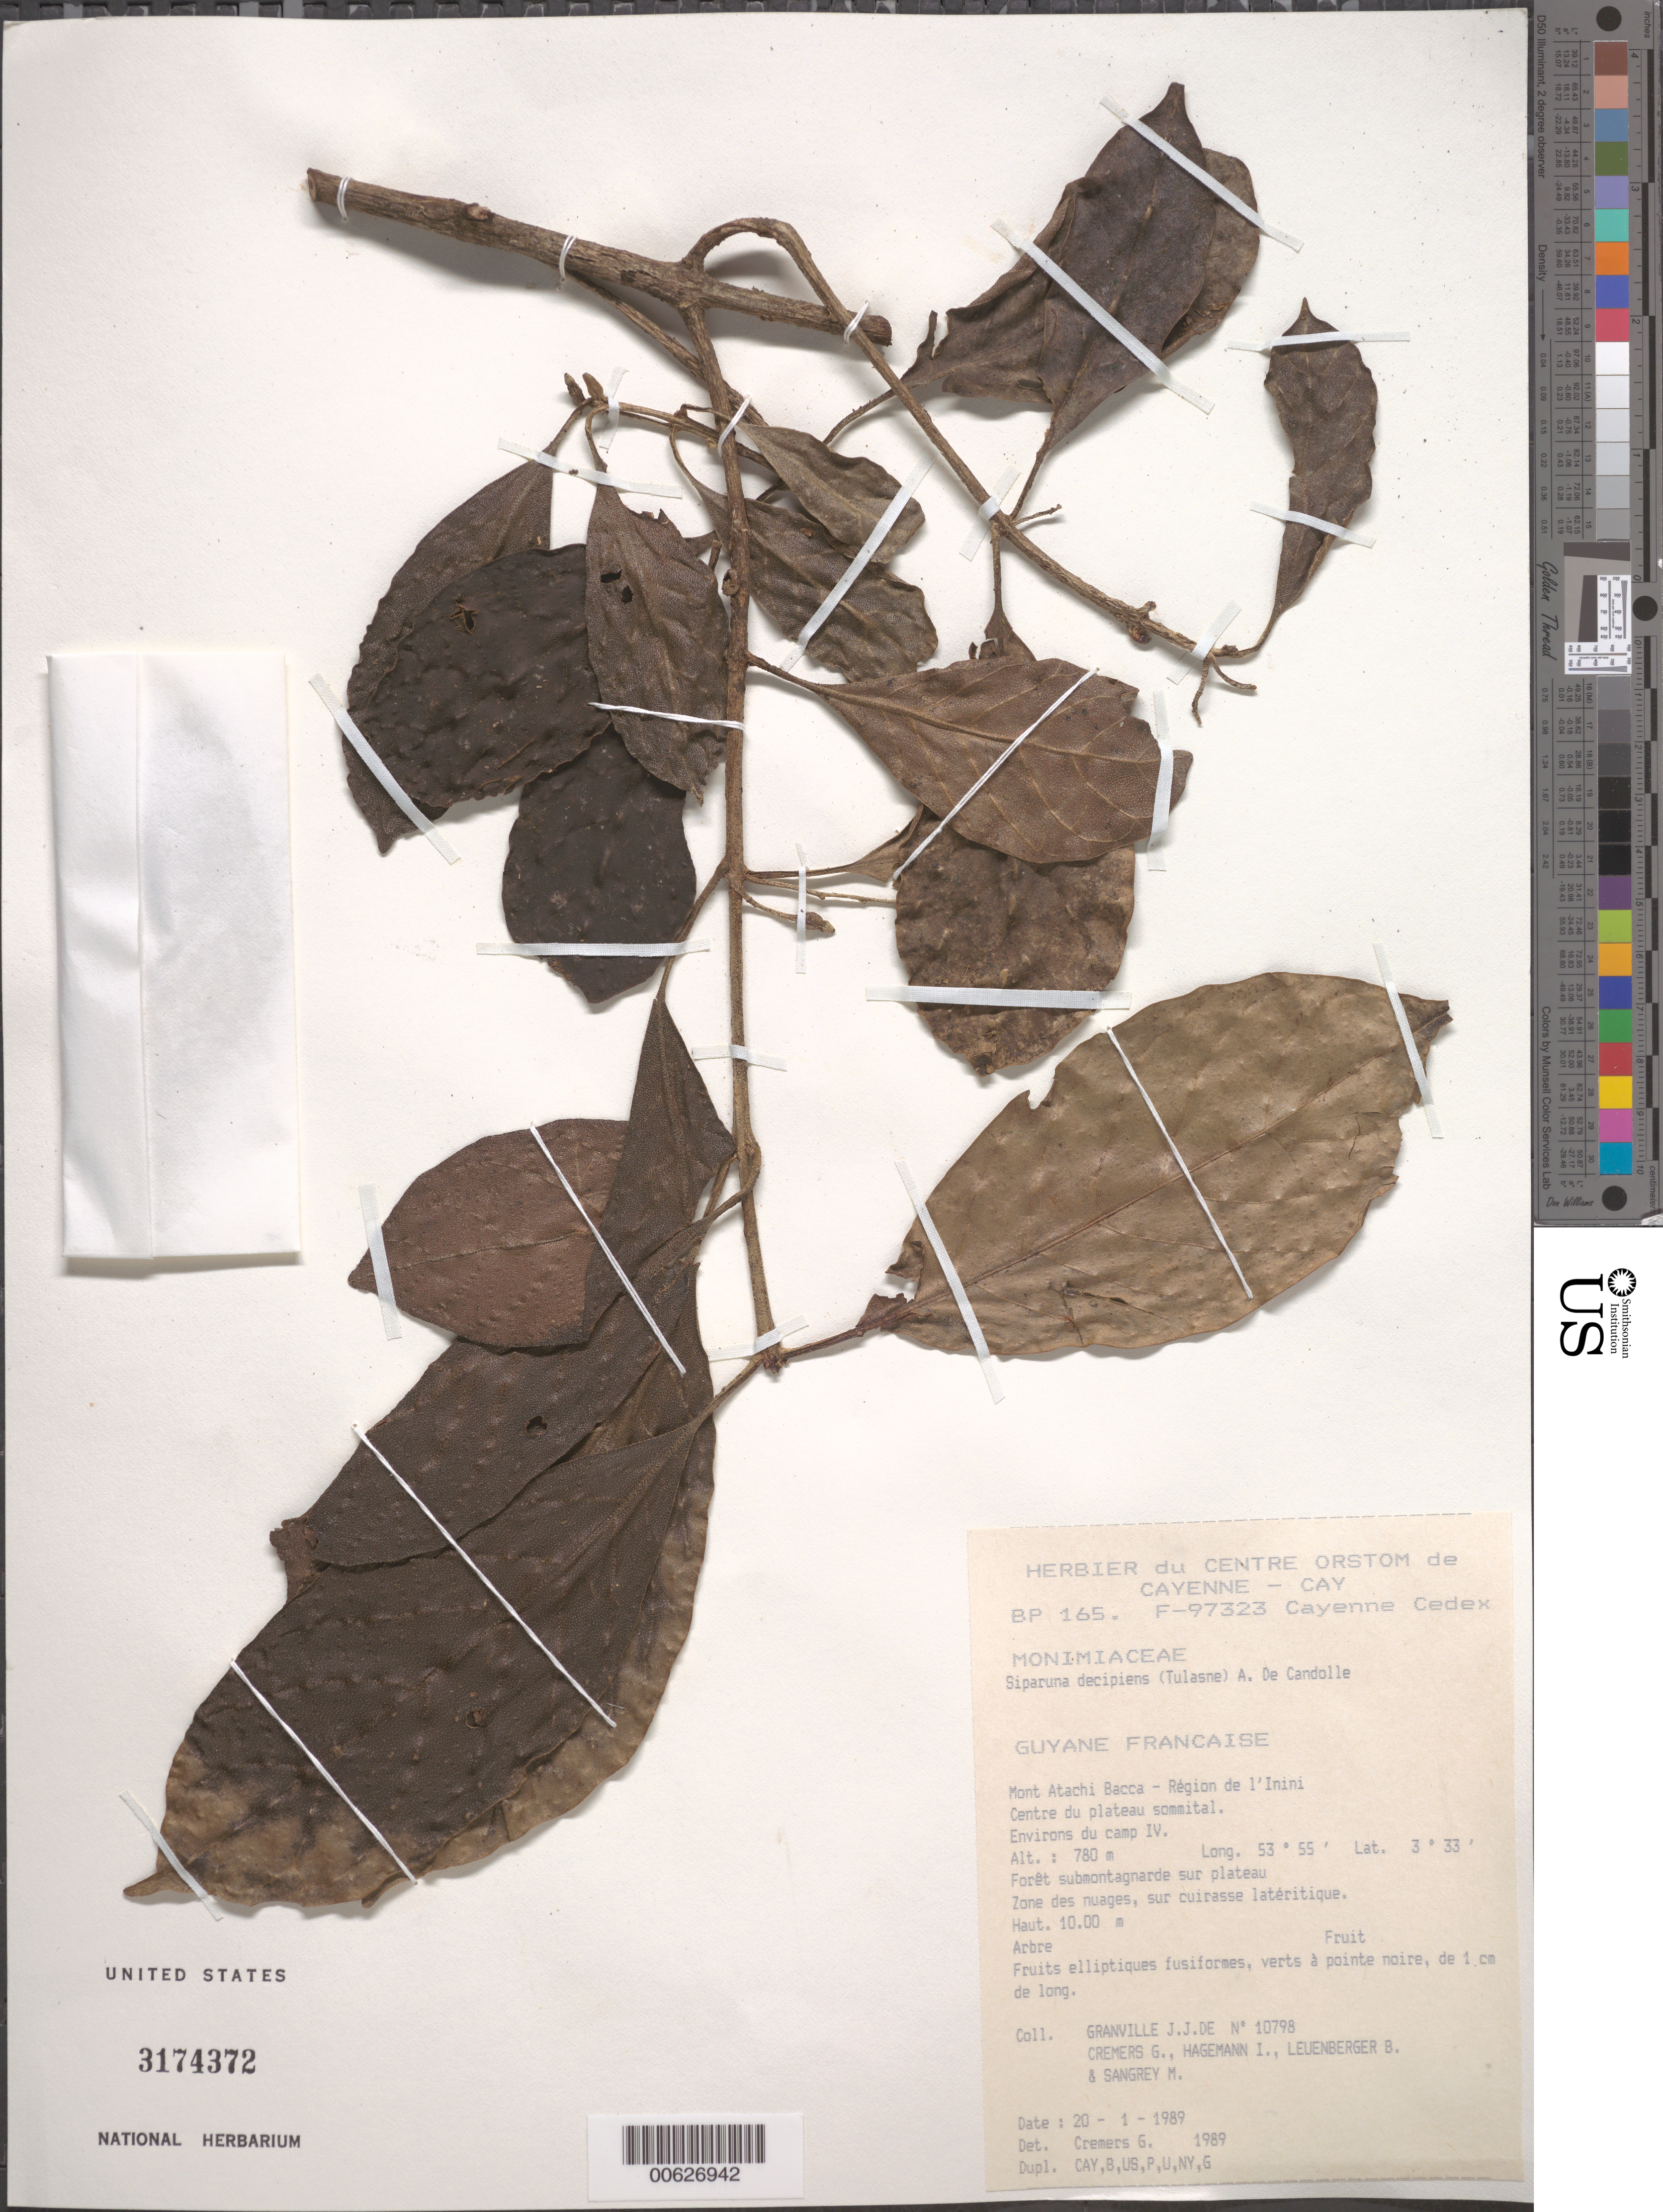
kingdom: Plantae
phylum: Tracheophyta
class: Magnoliopsida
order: Laurales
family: Siparunaceae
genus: Siparuna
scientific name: Siparuna decipiens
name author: (Tul.) A. DC.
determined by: Cremers, Georges A.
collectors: J.-J. de Granville, G. Cremers, J. Hagemann, B. E. Leuenberger & M. S. Sangrey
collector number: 10798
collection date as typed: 20-Jan-89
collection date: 1989-01-20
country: French Guiana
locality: Mont Atachi Bacca, région de l'Inini. Centre du plateau sommital. Environs du camp IV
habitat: Forêt submontagnarde sur plateau; zone des nuages, sur cuirasse lateritique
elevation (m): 780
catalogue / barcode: US 3174372